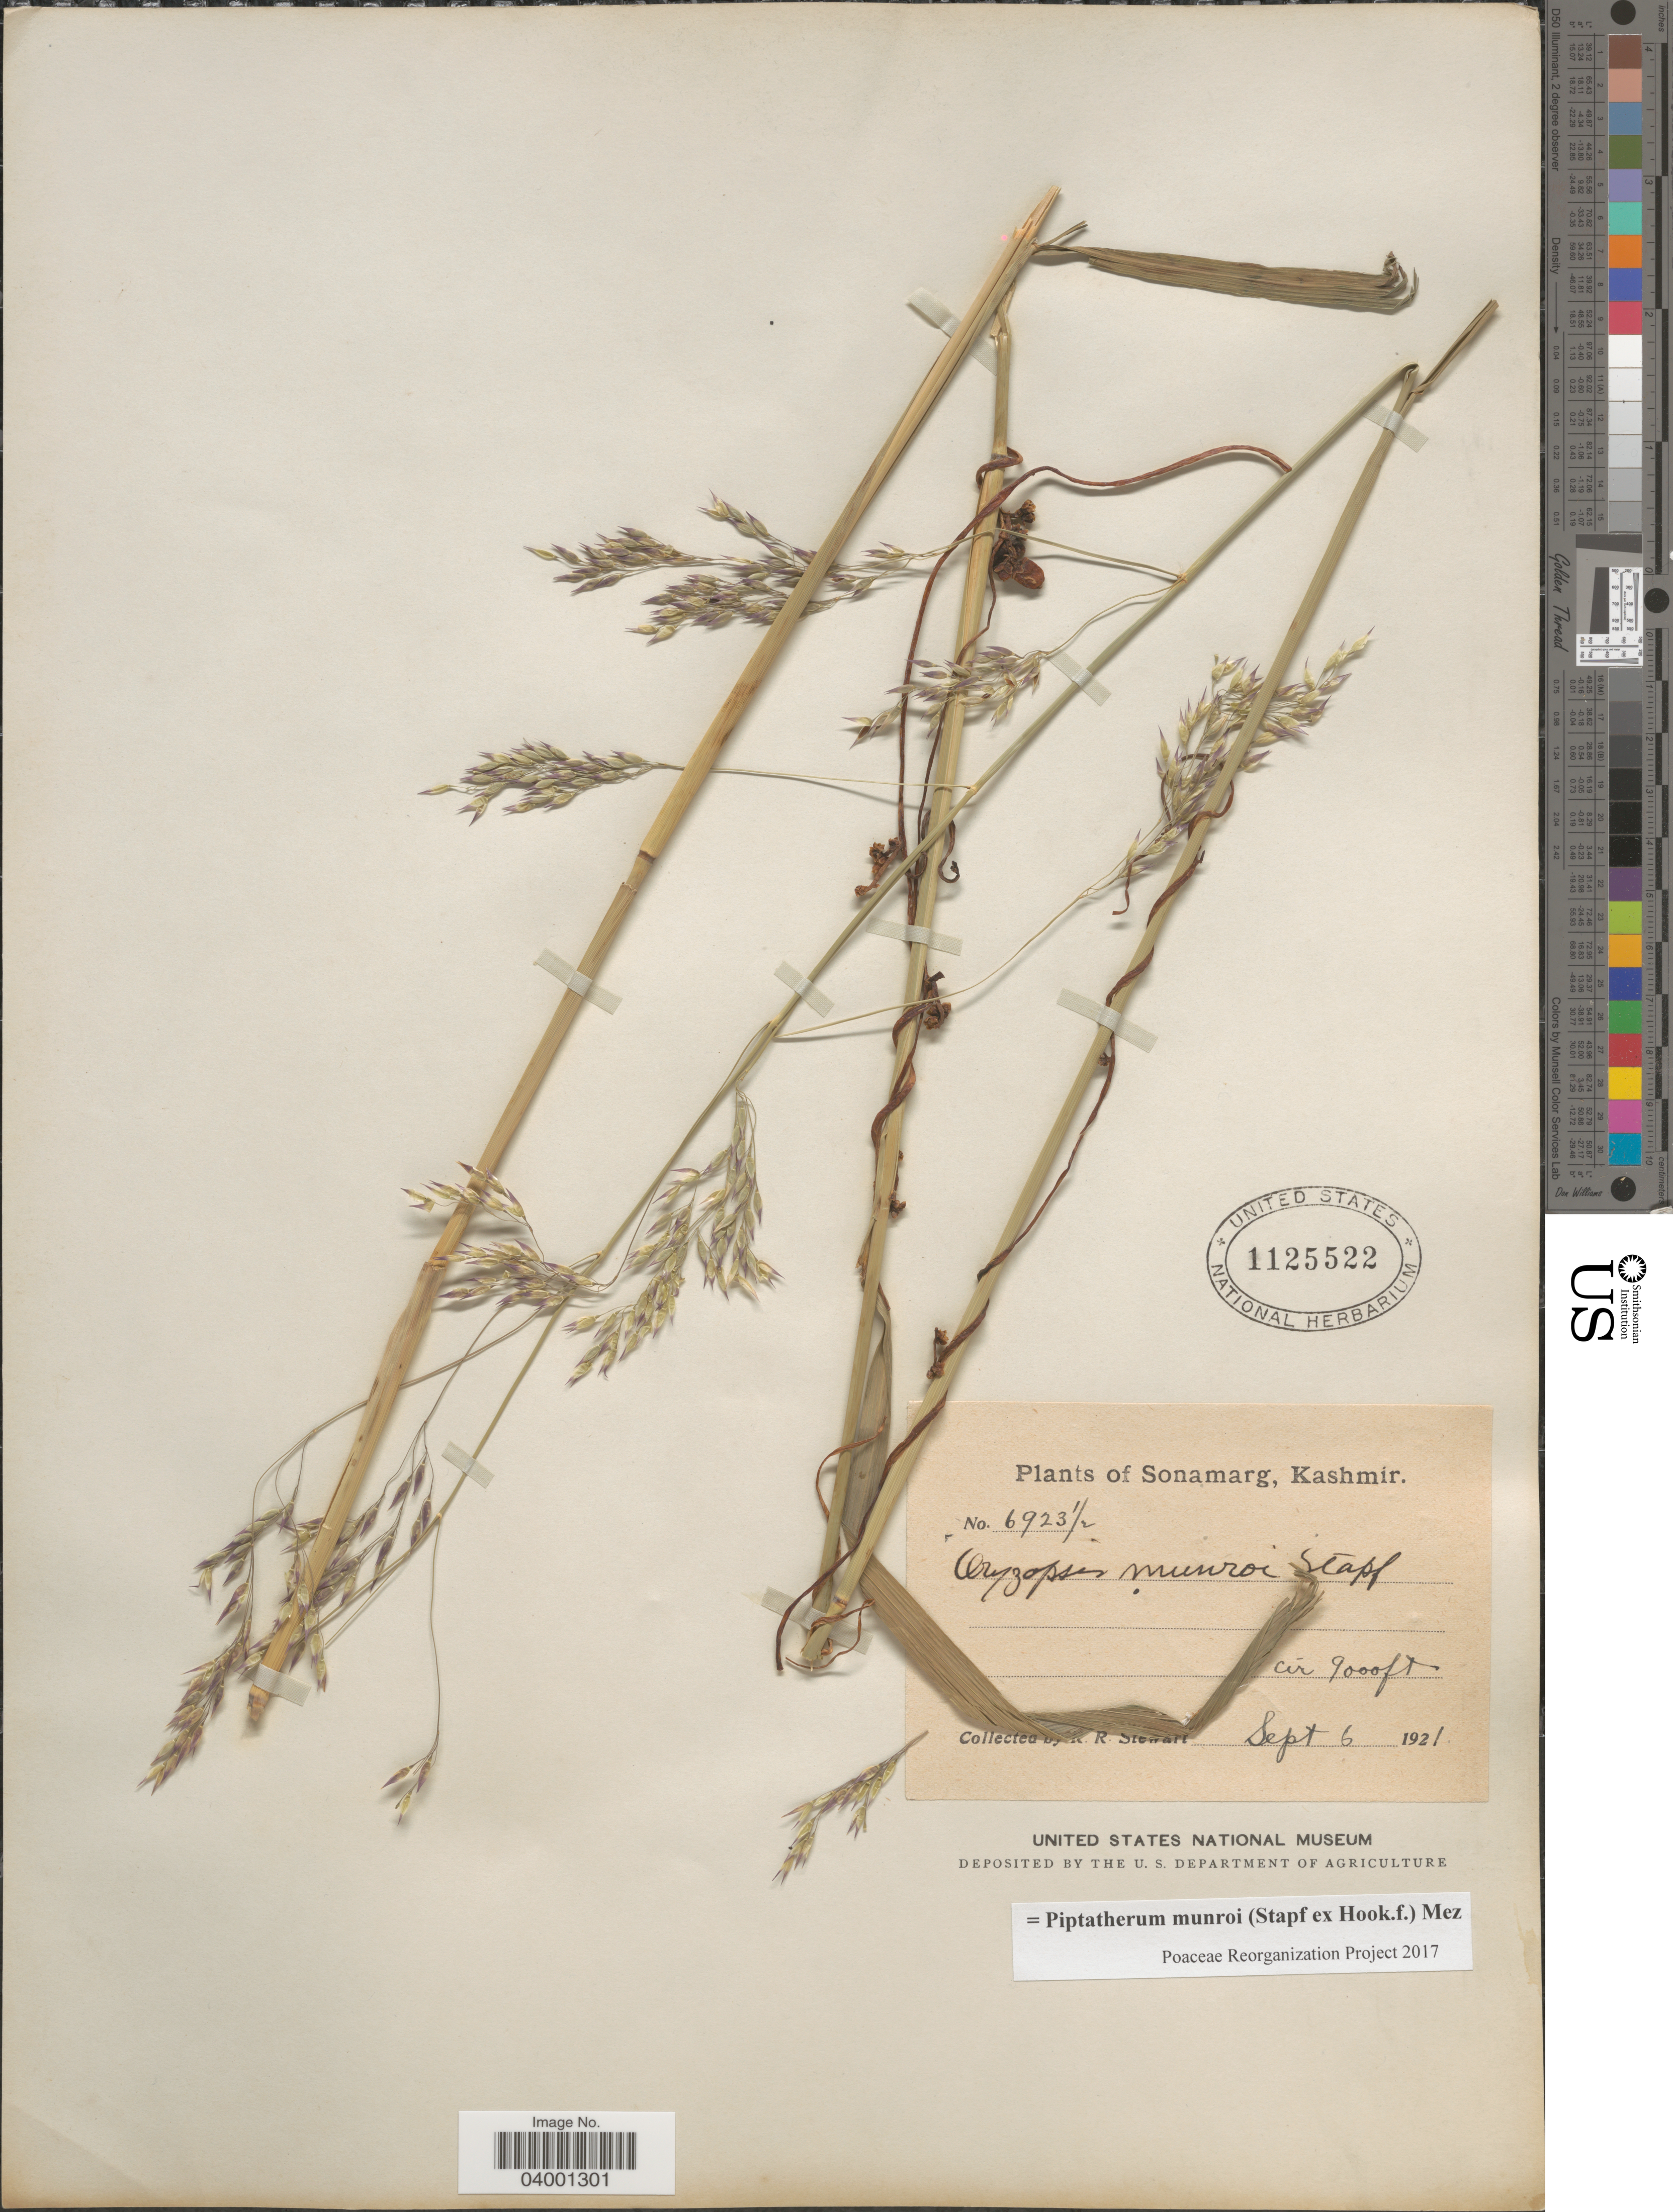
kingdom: Plantae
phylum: Tracheophyta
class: Liliopsida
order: Poales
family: Poaceae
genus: Piptatherum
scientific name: Piptatherum munroi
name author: (Stapf) Mez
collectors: R. Stewart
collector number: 6923½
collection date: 1921-09-06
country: India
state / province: Jammu and Kashmir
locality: Sonamarg, Kashmir.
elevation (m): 2743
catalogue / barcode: US 1125522